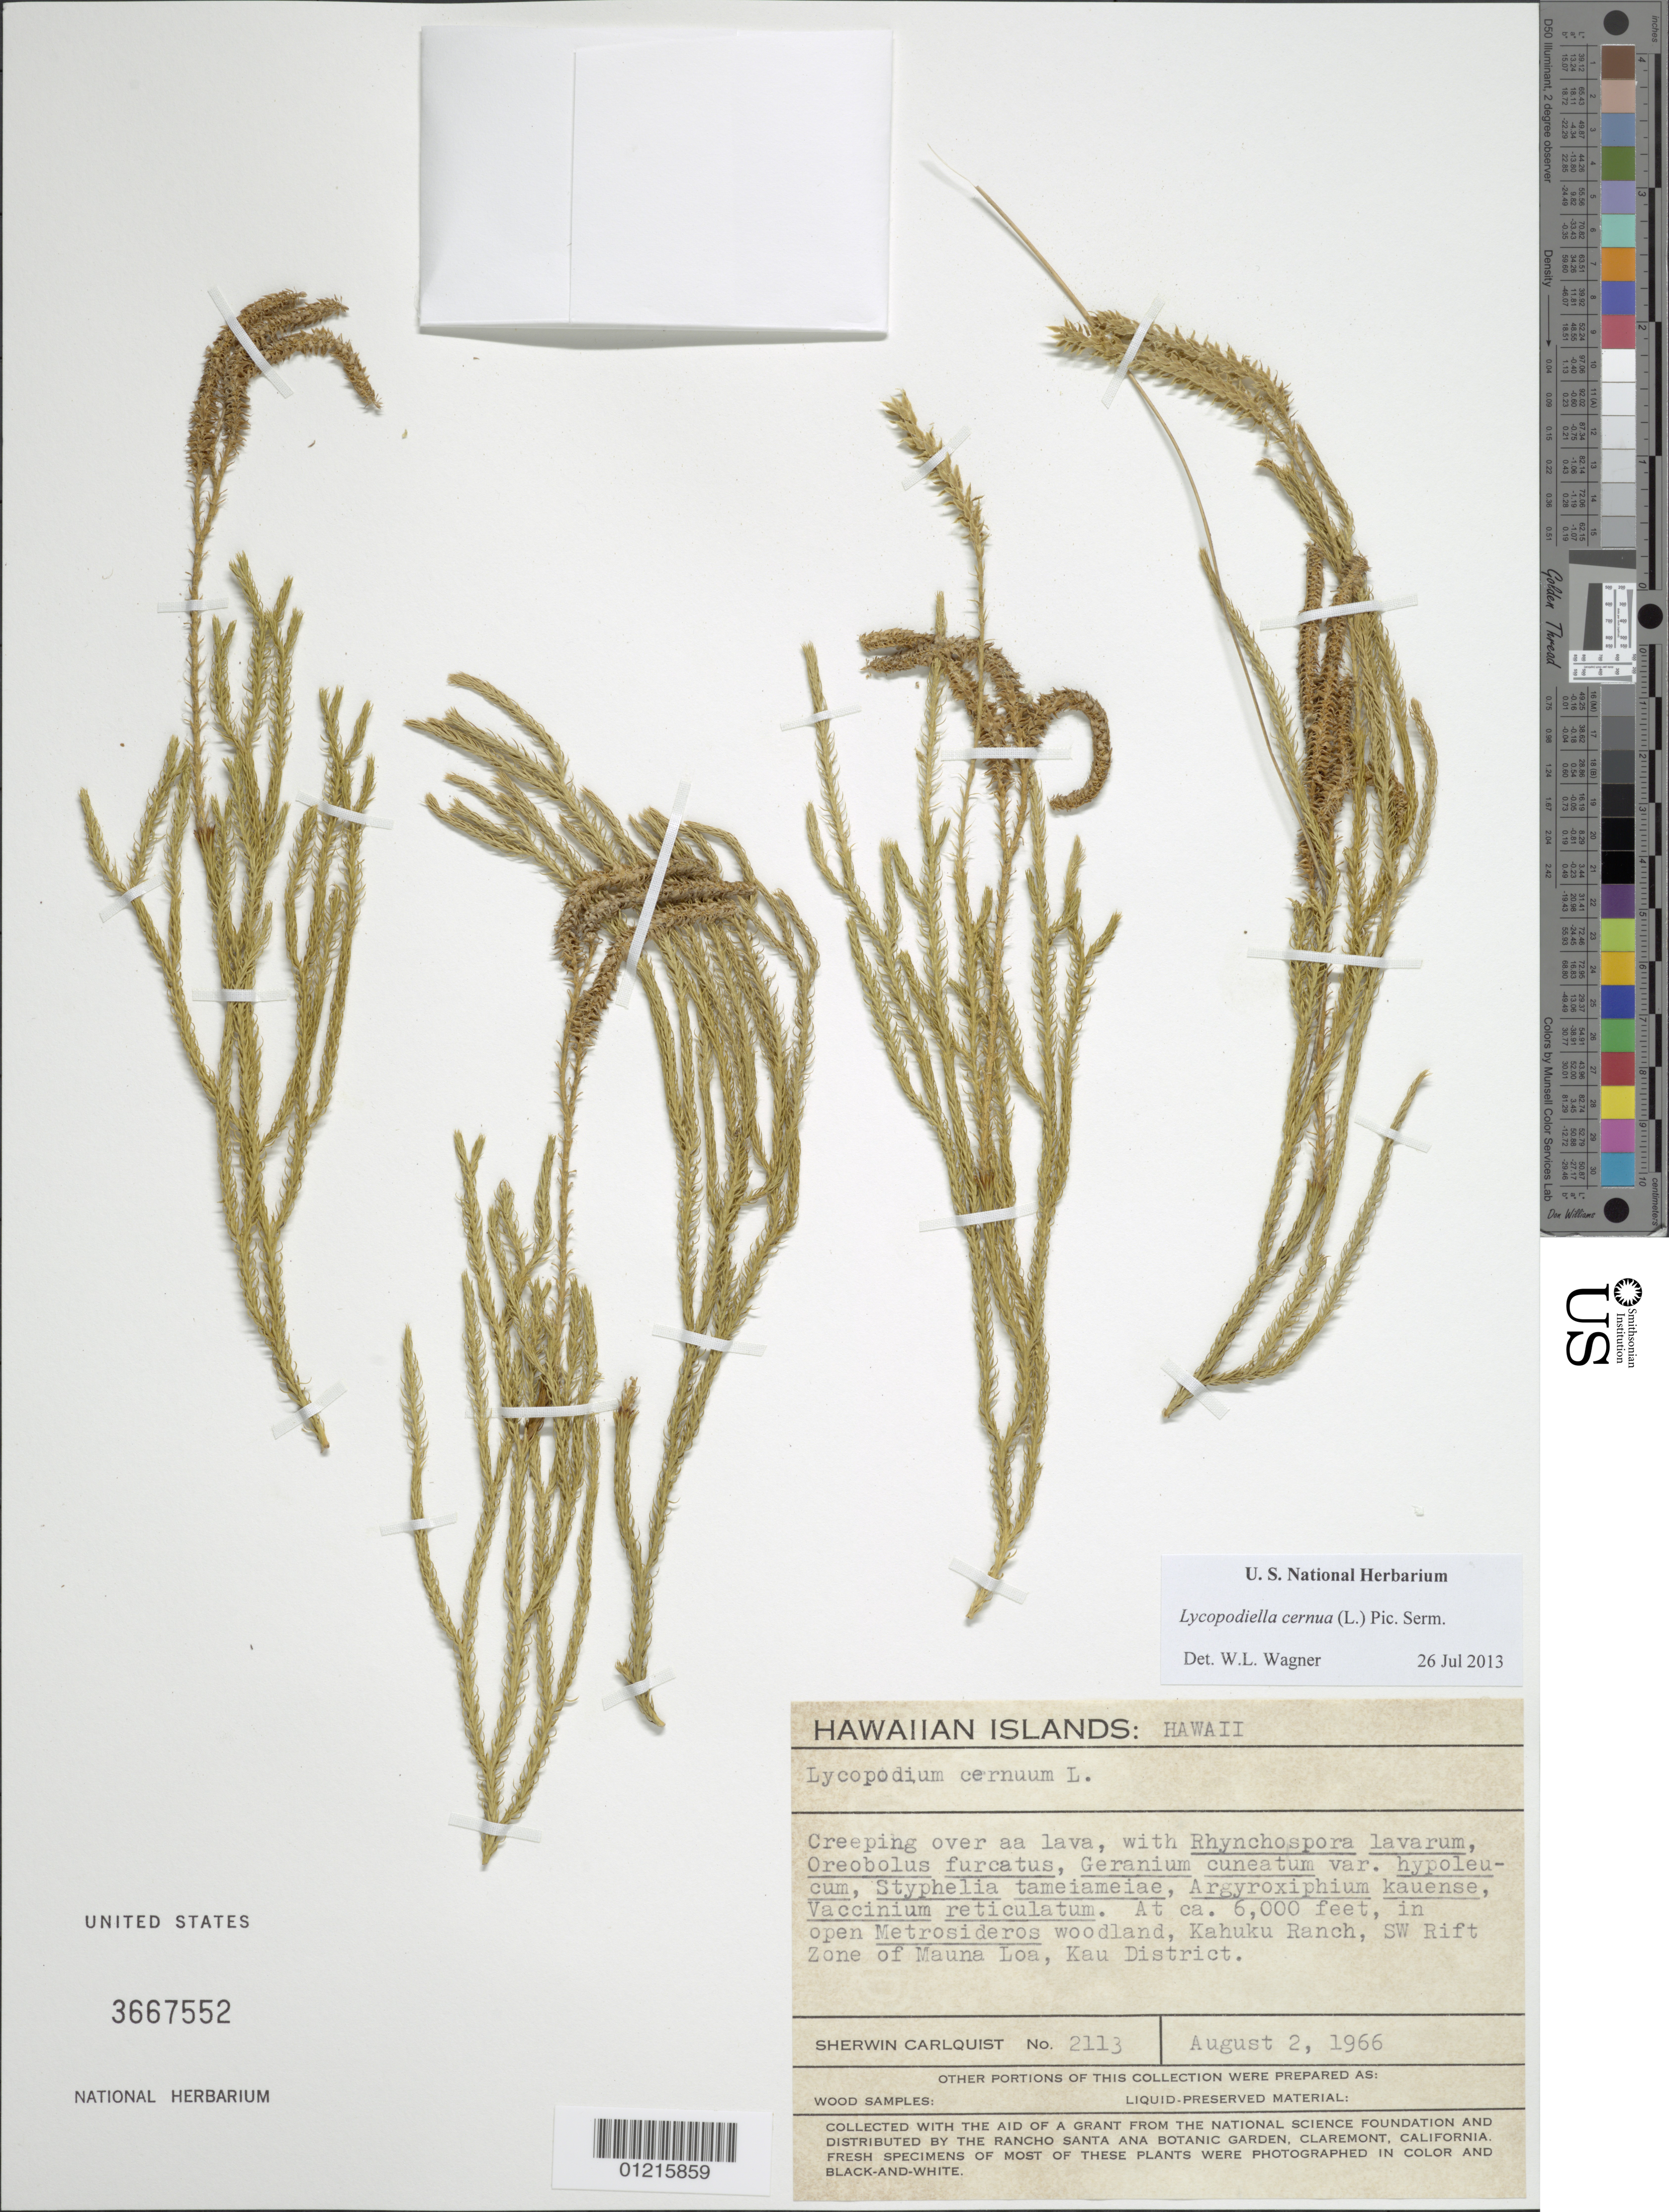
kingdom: Plantae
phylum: Tracheophyta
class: Lycopodiopsida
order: Lycopodiales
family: Lycopodiaceae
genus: Palhinhaea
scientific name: Palhinhaea cernua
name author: (L.) Vasc. & Franco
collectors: S. Carlquist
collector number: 2113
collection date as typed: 2 Aug 1966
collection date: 1966-08-02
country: United States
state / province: Hawaii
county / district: Hawaii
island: Hawaii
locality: Kahuku Ranch, SW Rift Zone of Mauna Loa, Kau District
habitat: Open woodland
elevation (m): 1829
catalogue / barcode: US 3667552